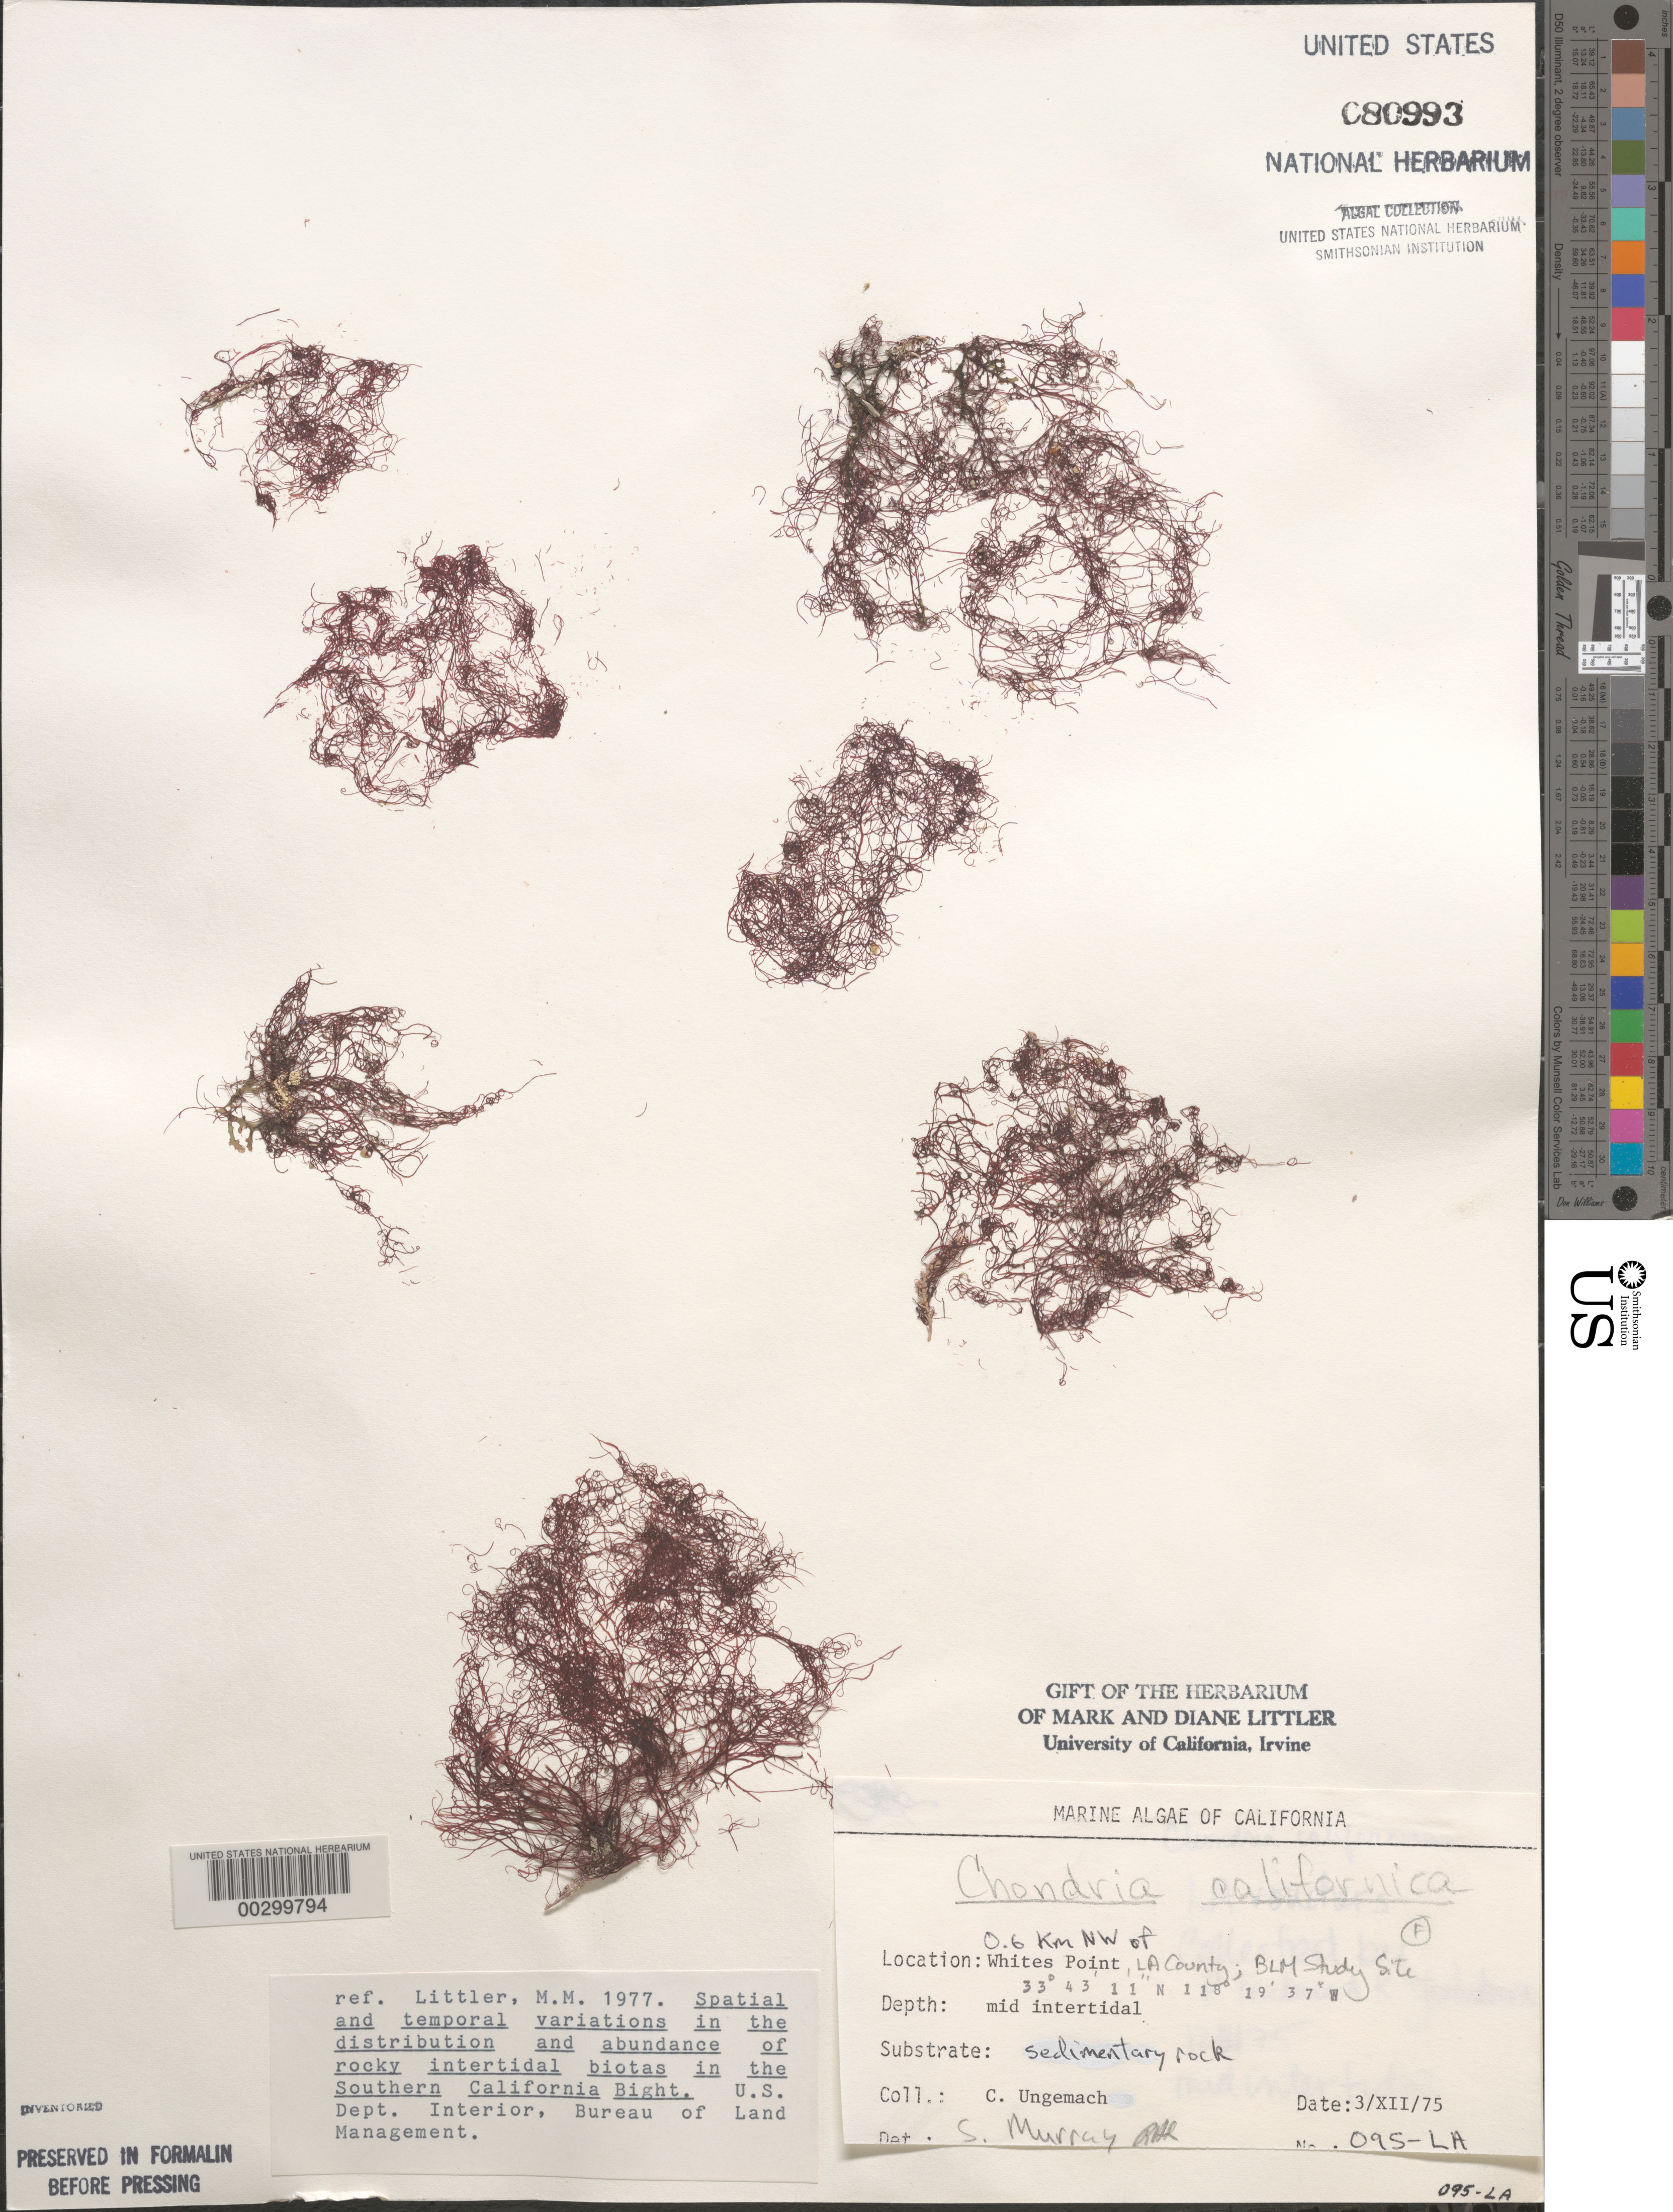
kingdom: Plantae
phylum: Rhodophyta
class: Florideophyceae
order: Ceramiales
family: Rhodomelaceae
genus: Chondria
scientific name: Chondria acrorhizophora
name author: Setch. & N.L. Gardner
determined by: Algae name updating Project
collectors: C. Ungemach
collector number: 095-la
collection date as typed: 03 Dec 1975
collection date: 1975-12-03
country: United States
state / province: California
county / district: Los Angeles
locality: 0.6 km northwest of Whites Point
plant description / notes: BLM-SOCALBIGHT Rocky Intertidal Survey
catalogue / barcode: US 80993